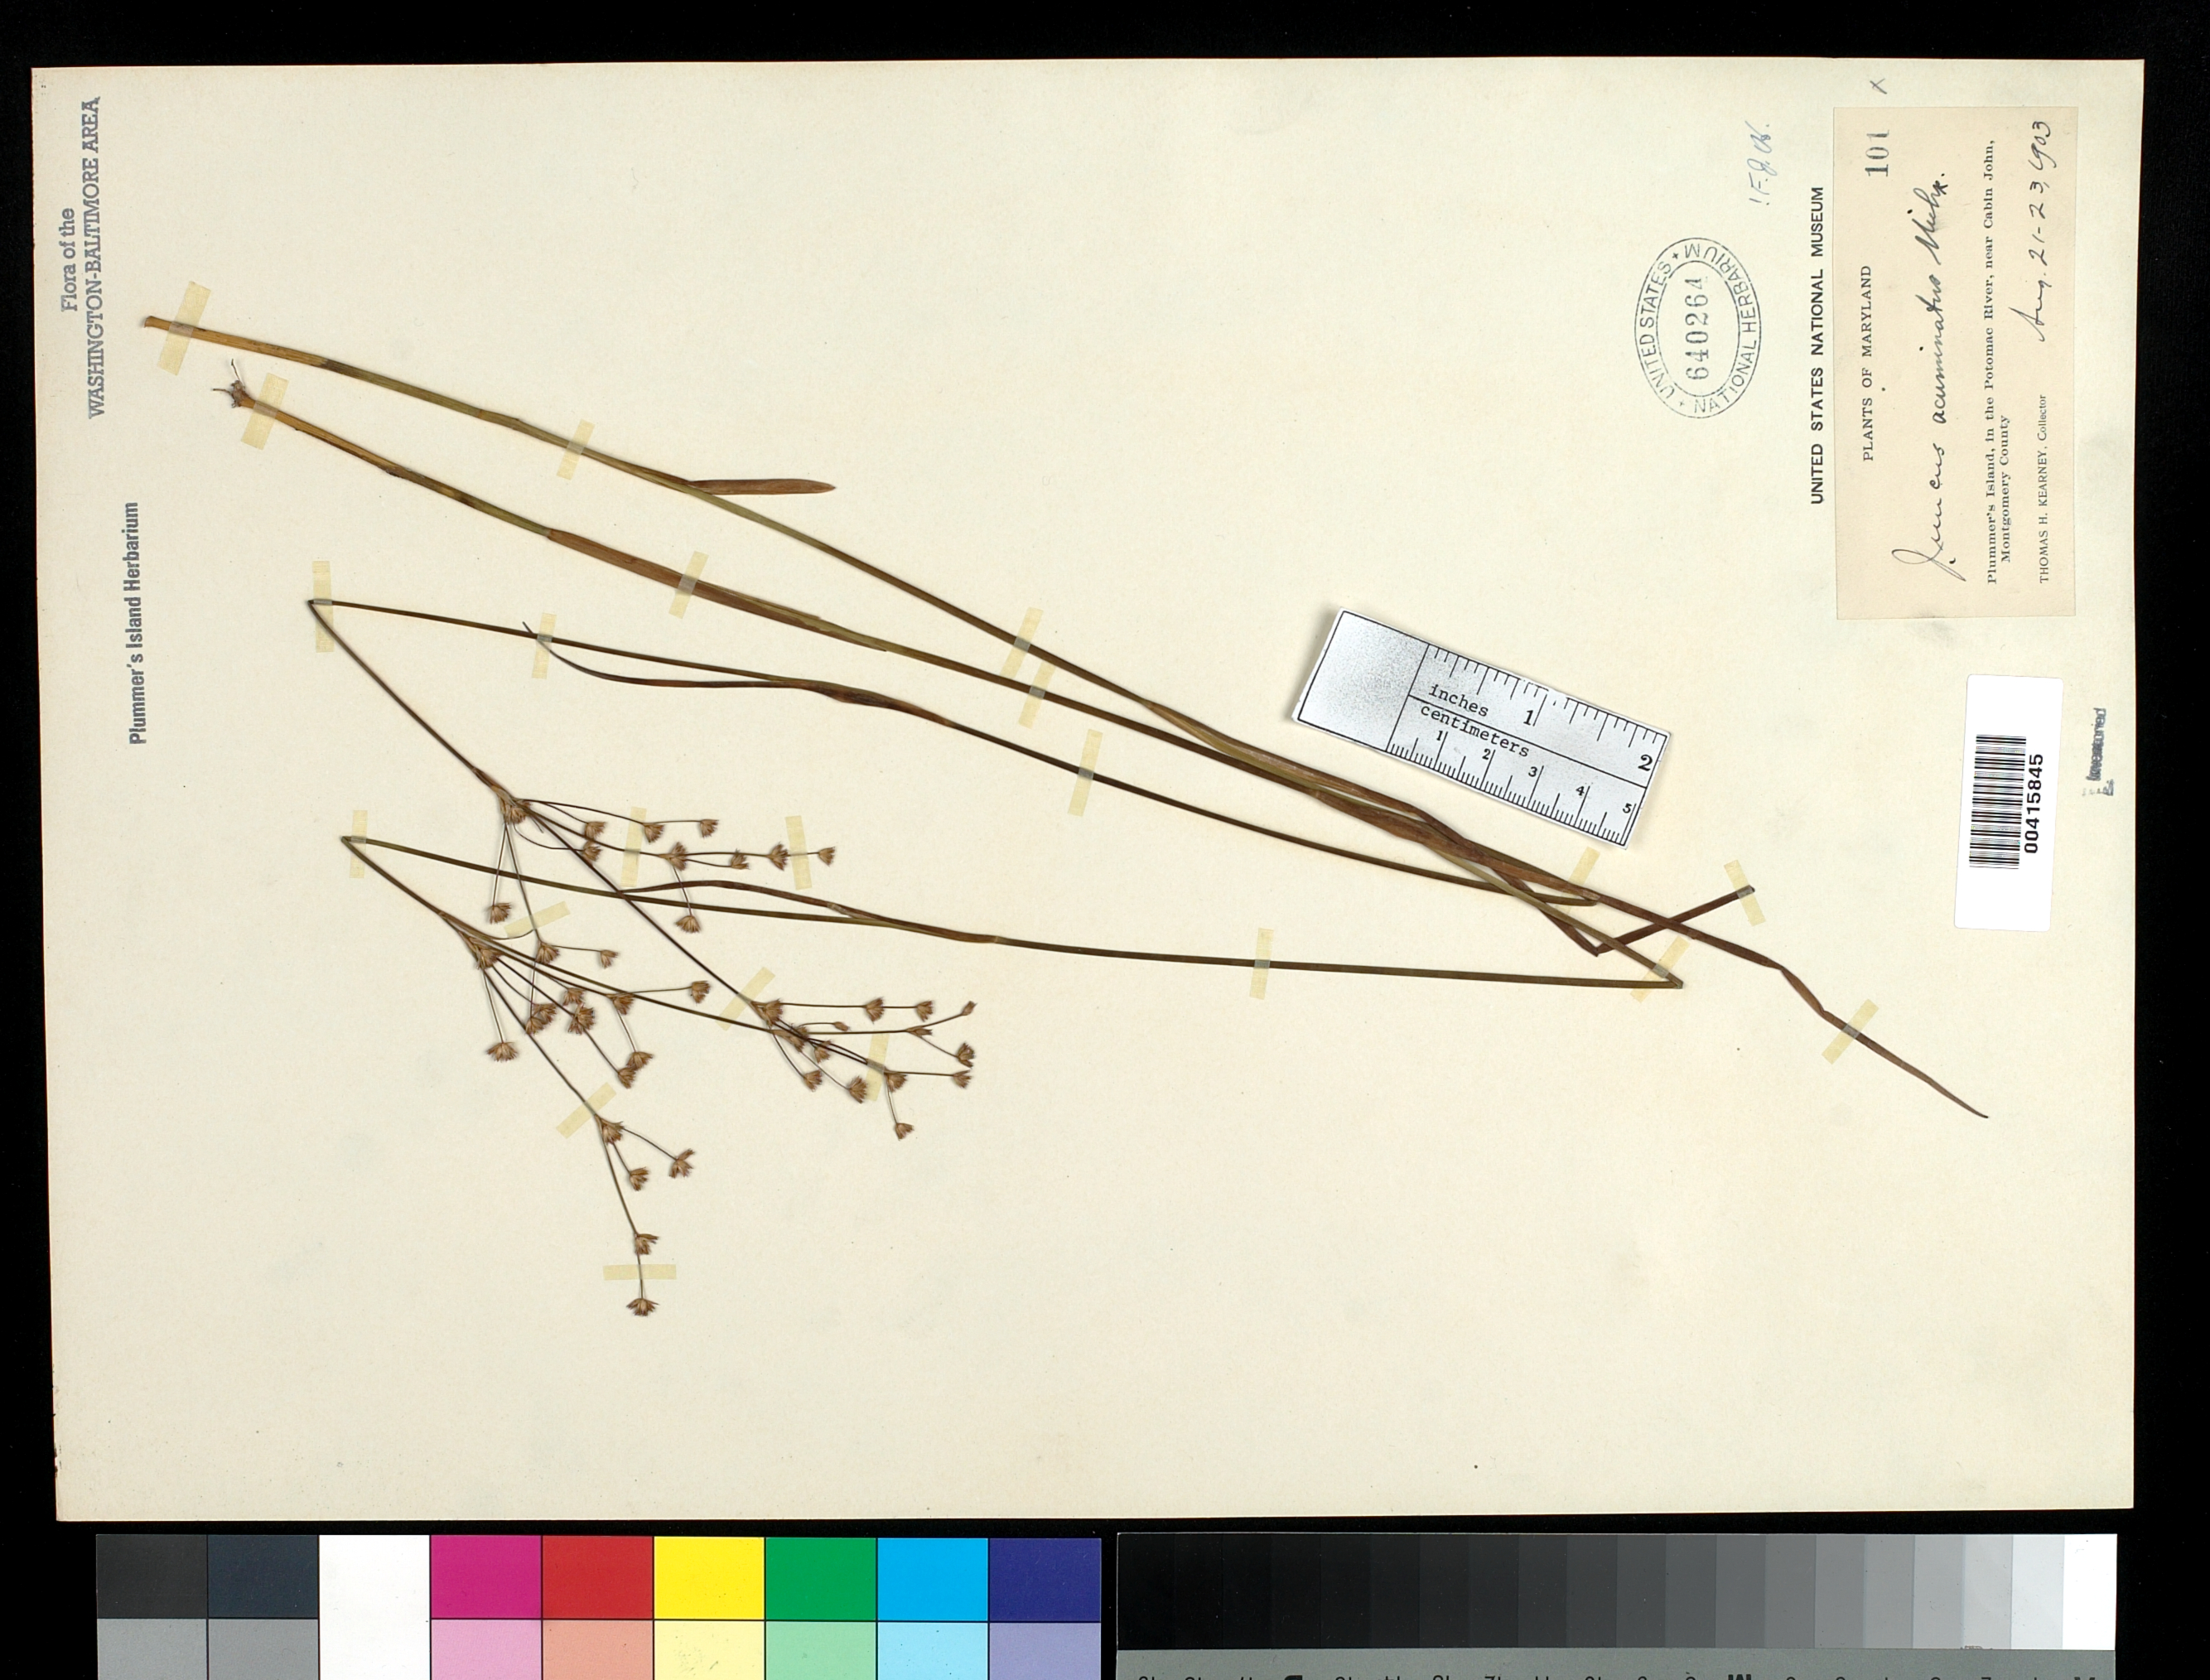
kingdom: Plantae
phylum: Tracheophyta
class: Liliopsida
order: Poales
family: Juncaceae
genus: Juncus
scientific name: Juncus acuminatus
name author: Michx.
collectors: T. H. Kearney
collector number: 101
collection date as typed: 21 Aug 1903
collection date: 1903-08-21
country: United States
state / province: Maryland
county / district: Montgomery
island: Plummers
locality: Plummer's Island C. & O. Canal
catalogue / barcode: US 640264